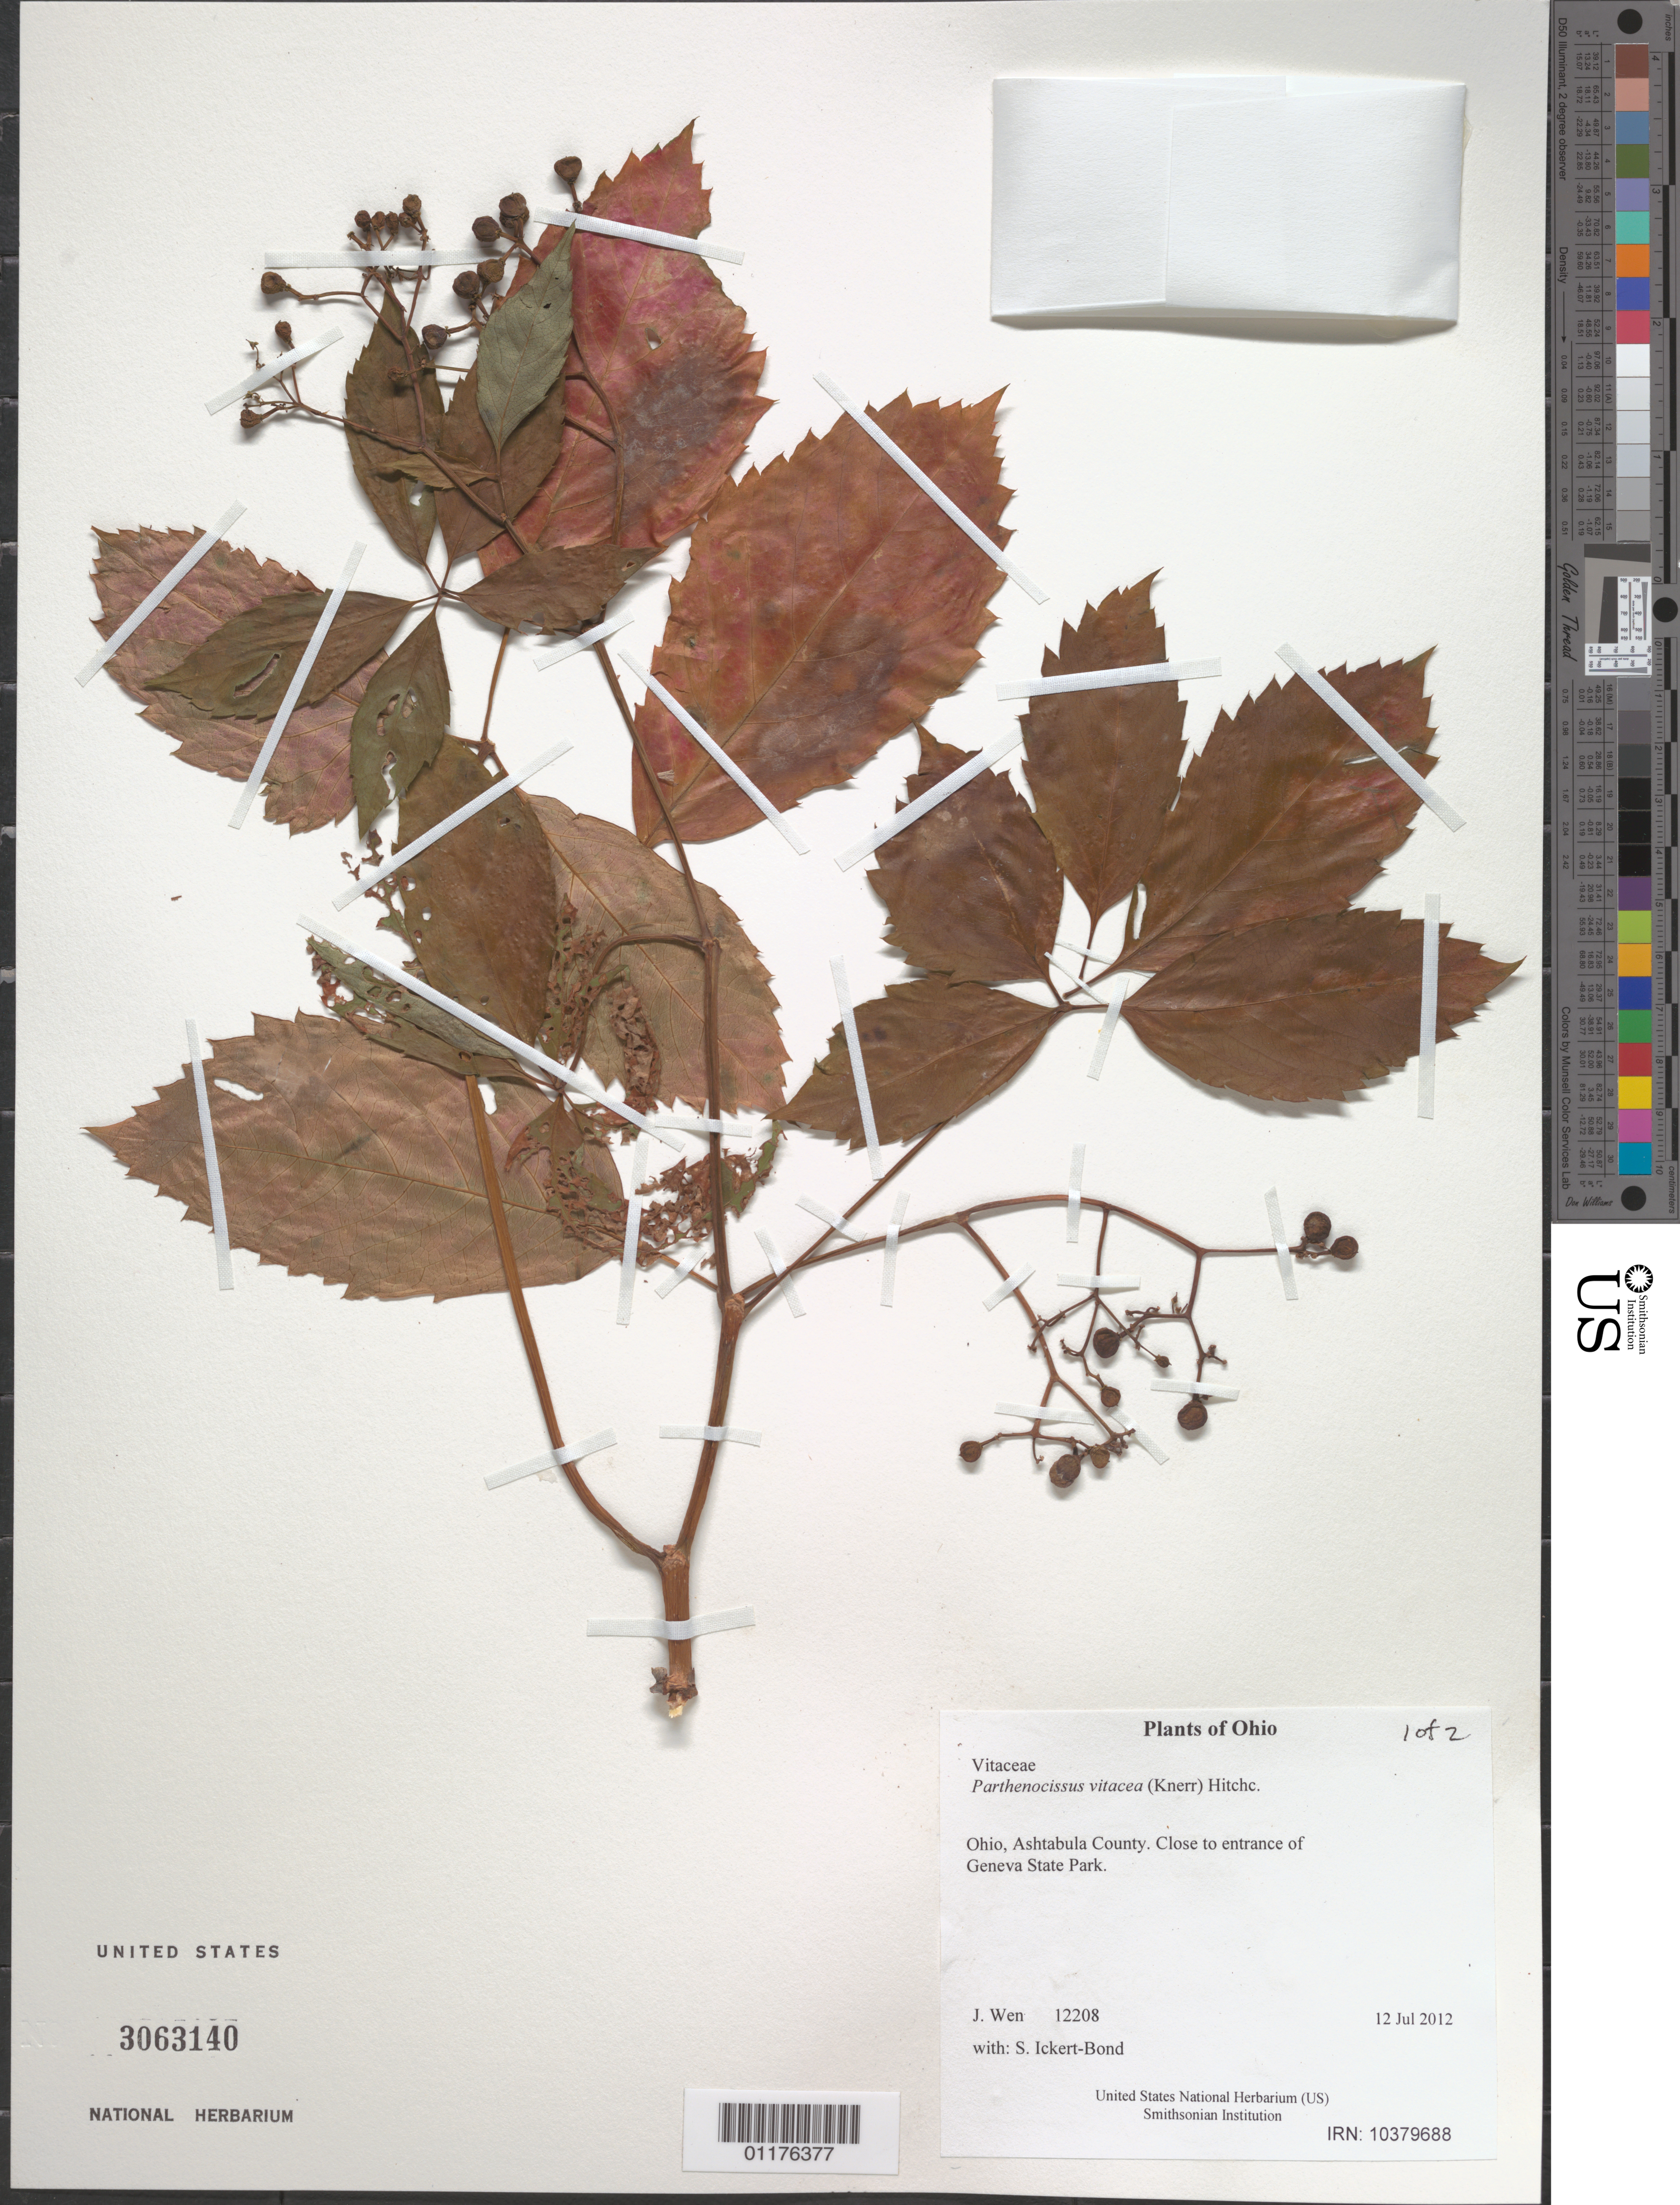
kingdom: Plantae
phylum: Tracheophyta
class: Magnoliopsida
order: Vitales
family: Vitaceae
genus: Parthenocissus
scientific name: Parthenocissus vitacea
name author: (Knerr) Hitchc.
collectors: J. Wen & S. Ickert-Bond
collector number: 12208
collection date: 2012-07-12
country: United States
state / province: Ohio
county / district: Ashtabula County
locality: Close to entrance of Geneva State Park.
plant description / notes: flowers in FAA, population samples DNA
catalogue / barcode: US 3063140